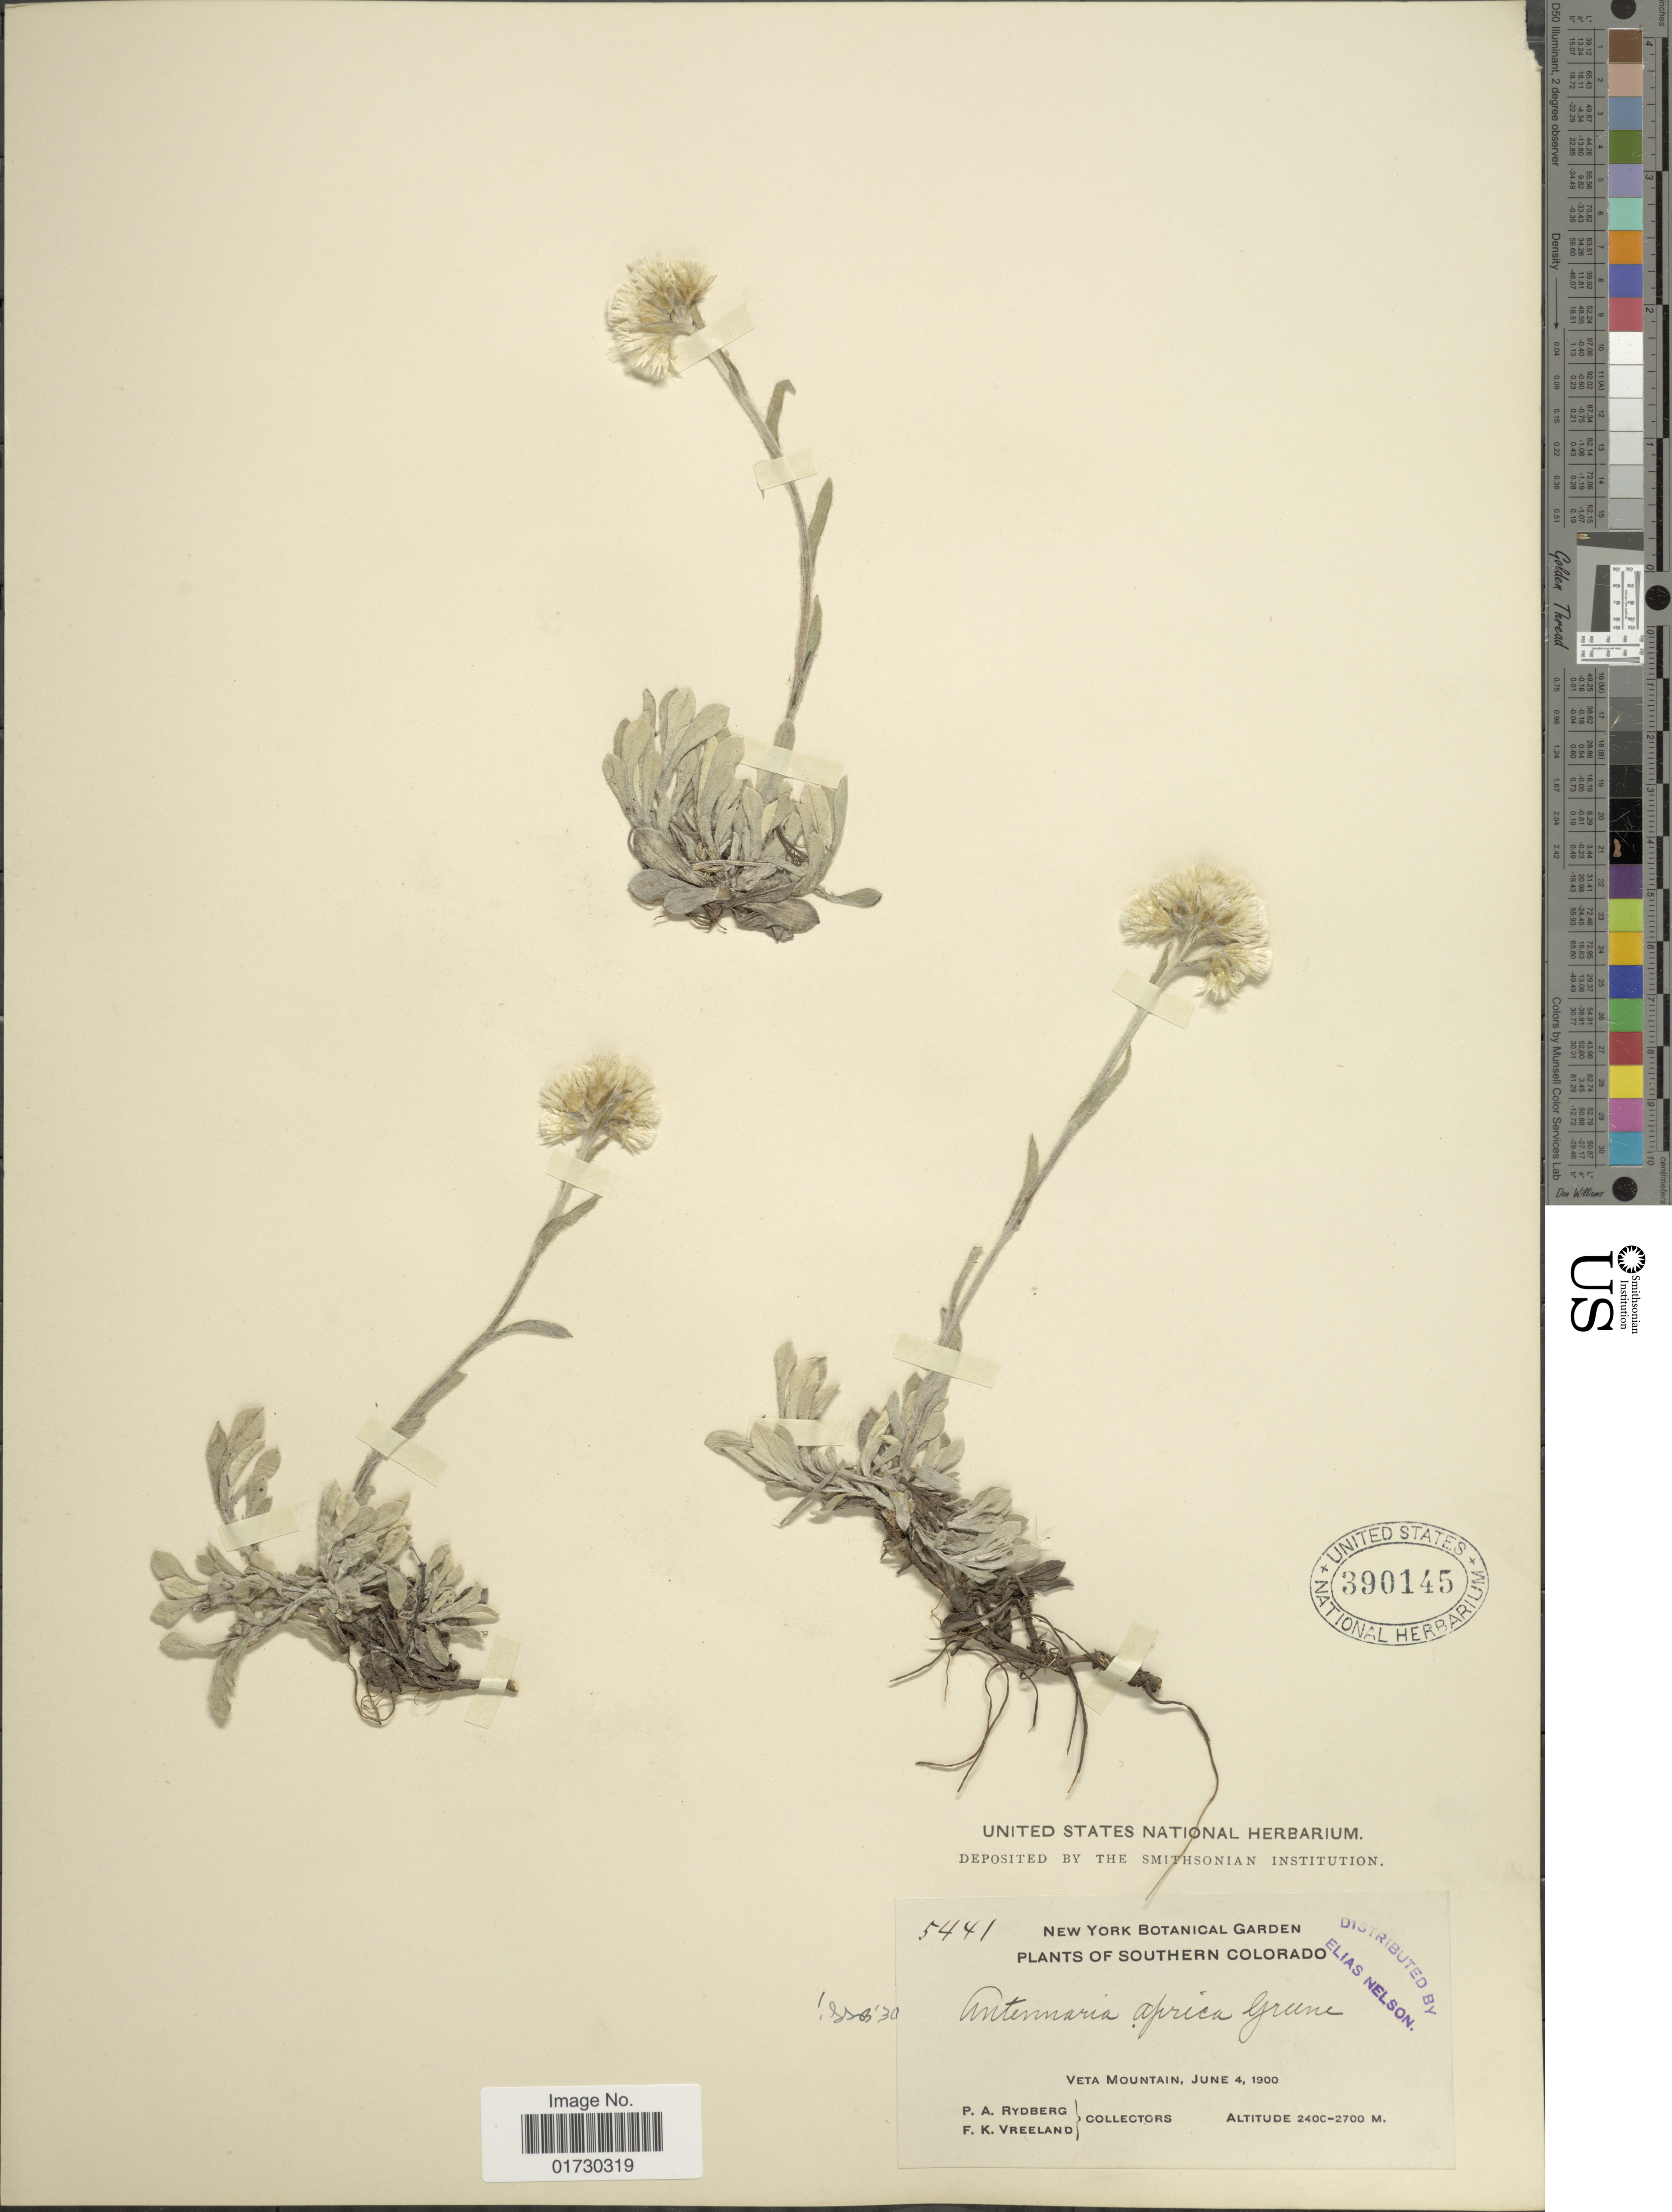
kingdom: Plantae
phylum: Tracheophyta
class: Magnoliopsida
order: Asterales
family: Asteraceae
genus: Antennaria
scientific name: Antennaria aprica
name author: Greene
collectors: P. A. Rydberg & F. Vreeland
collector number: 5441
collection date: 1900-06-04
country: United States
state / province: Colorado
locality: Southern Colorado, Veta Mountain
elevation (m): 2400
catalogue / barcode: US 390145